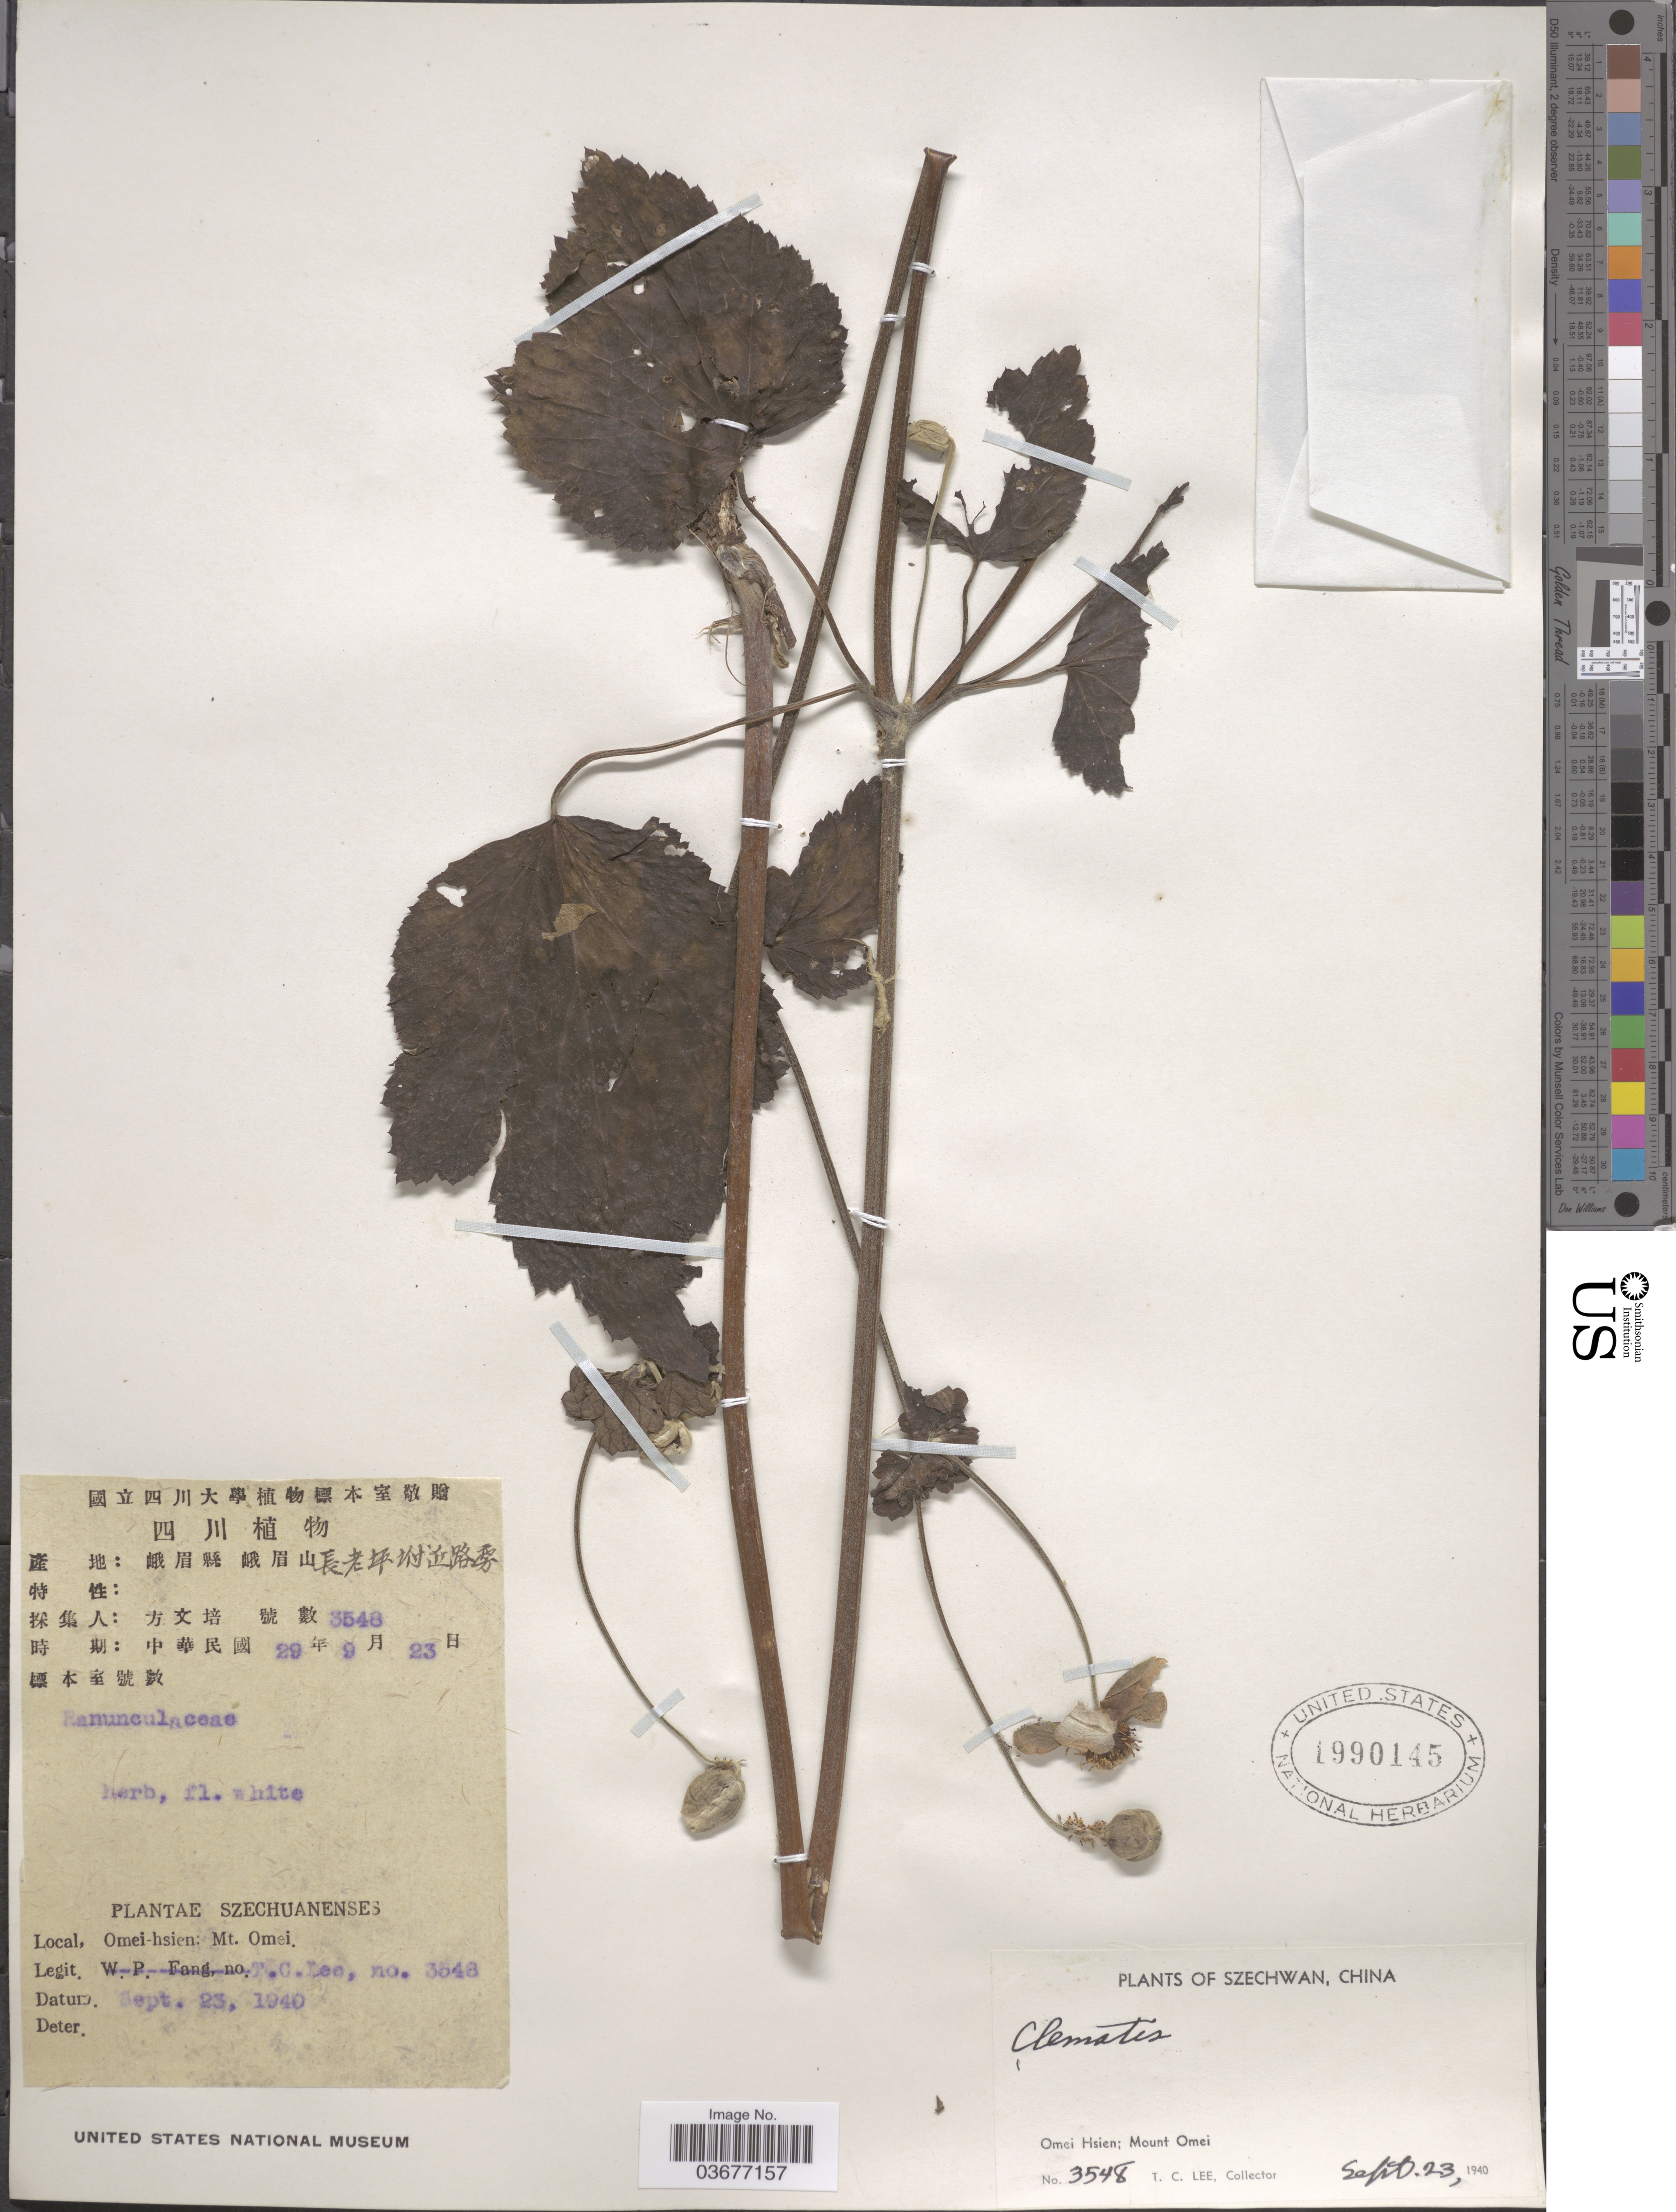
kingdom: Plantae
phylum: Tracheophyta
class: Magnoliopsida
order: Ranunculales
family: Ranunculaceae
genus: Clematis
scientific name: Clematis heracleifolia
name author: DC.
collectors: T. Lee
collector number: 3548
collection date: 1940-09-23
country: China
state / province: Sichuan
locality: Szechwan. Omei Hsien; Mount Omei.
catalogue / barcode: US 1990145